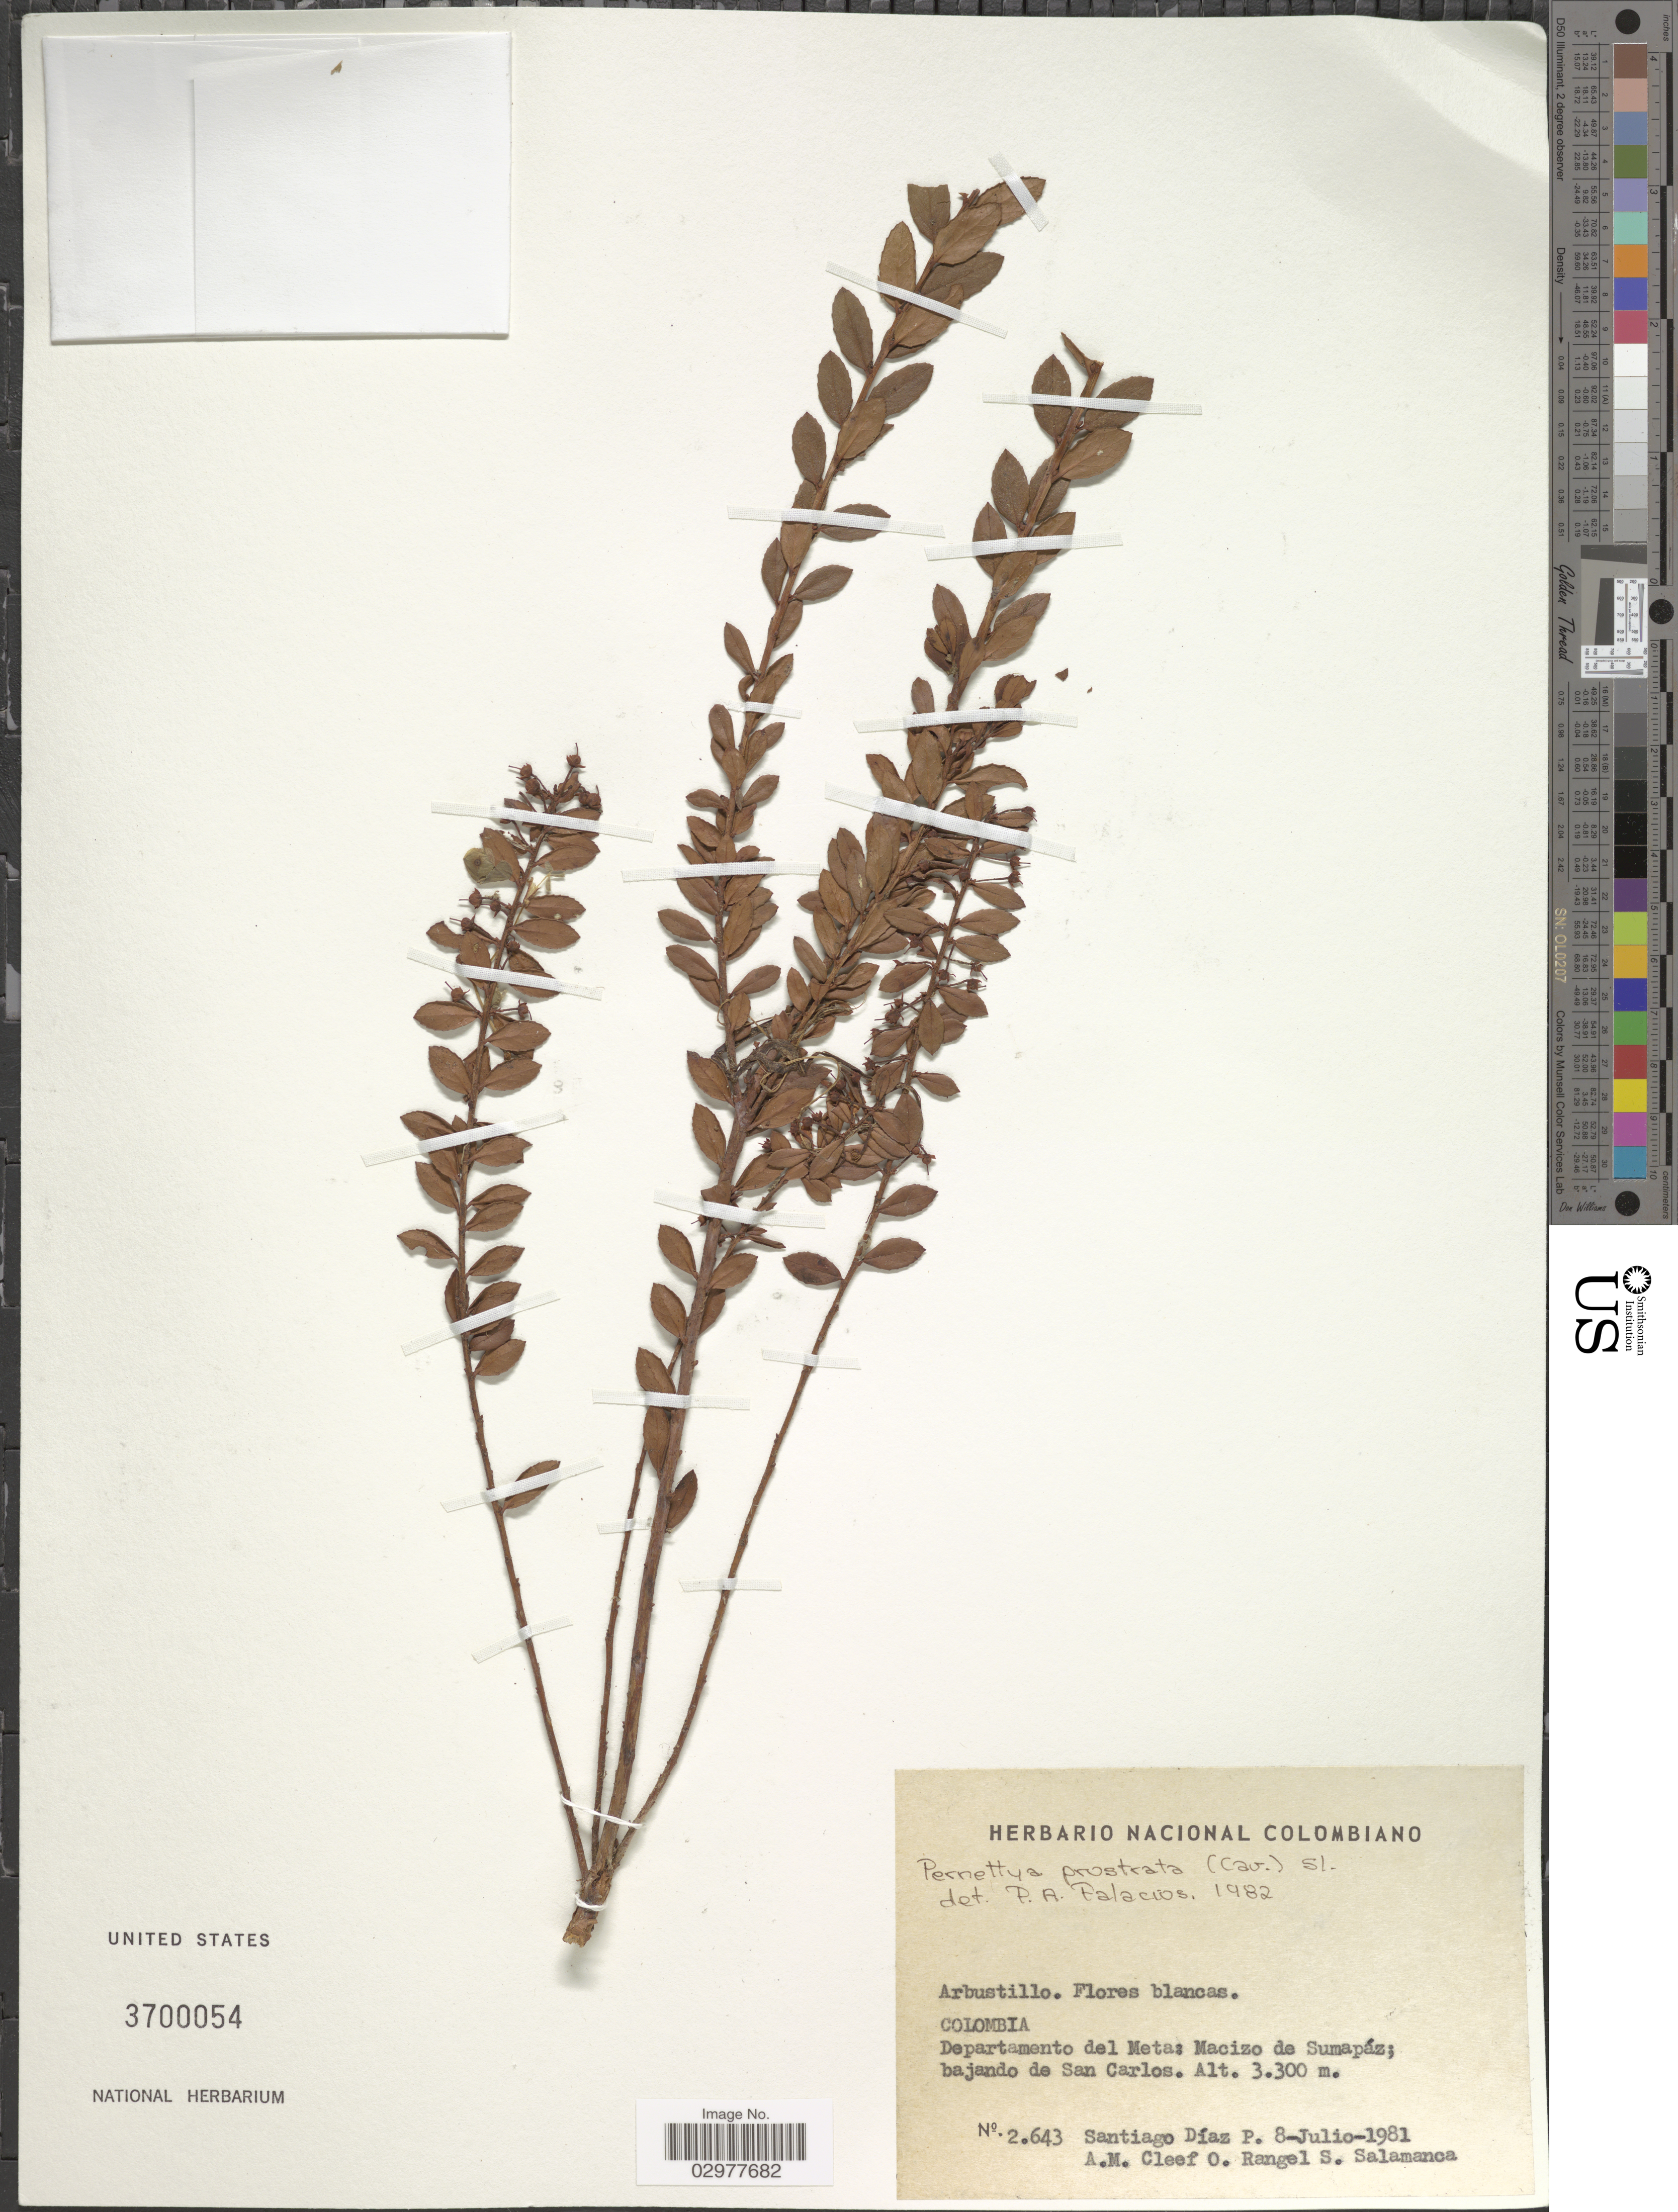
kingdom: Plantae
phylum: Tracheophyta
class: Magnoliopsida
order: Ericales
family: Ericaceae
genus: Pernettya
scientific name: Pernettya prostrata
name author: (Cav.) DC.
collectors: S. Diaz P., A. M. Cleef, O. Rangel & S. Salamanca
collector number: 2643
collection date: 1981-07-08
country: Colombia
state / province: Meta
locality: Departamento del Meta: Macizo de Sumapáz; bajando de San Carlos.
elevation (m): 3300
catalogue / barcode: US 3700054